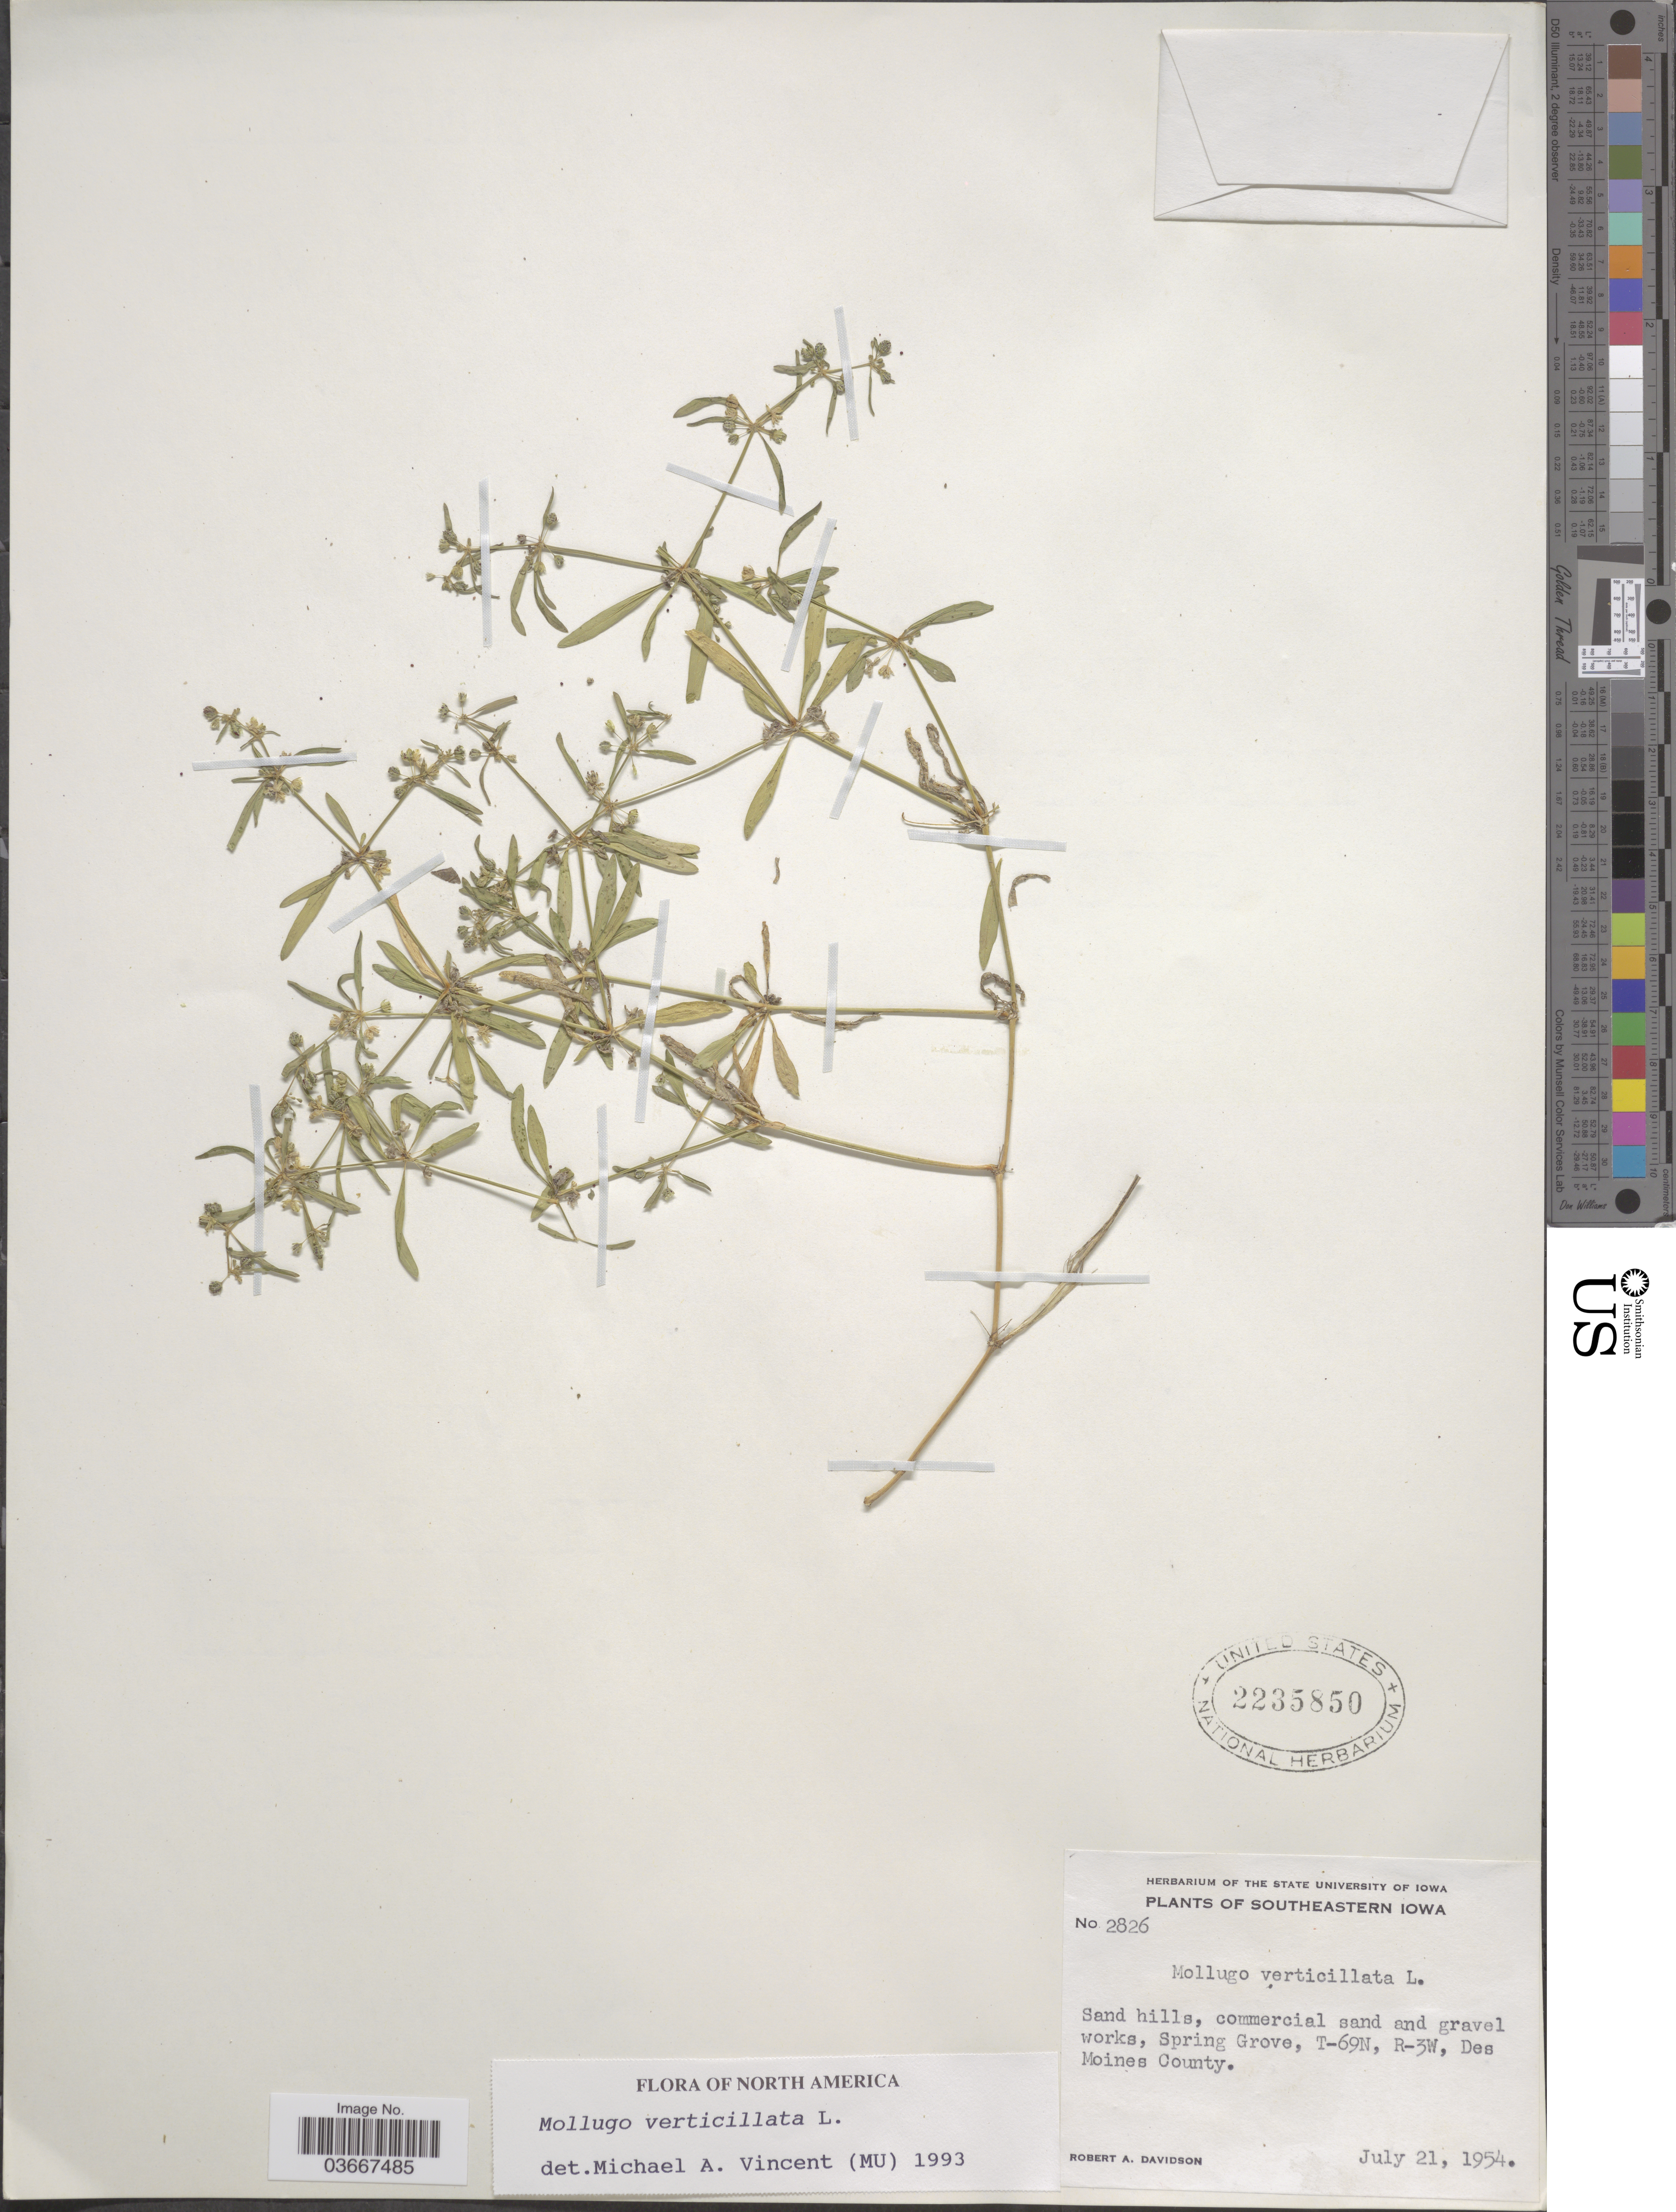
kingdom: Plantae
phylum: Tracheophyta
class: Magnoliopsida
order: Caryophyllales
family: Molluginaceae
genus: Mollugo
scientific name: Mollugo verticillata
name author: L.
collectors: R. A. Davidson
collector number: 2826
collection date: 1954-07-21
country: United States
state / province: Iowa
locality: Southeastern Iowa. Sand hills, comercial sand and gravel works, Spring Grove, T-69N, R-3W, Des Moines County.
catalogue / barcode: US 2235850